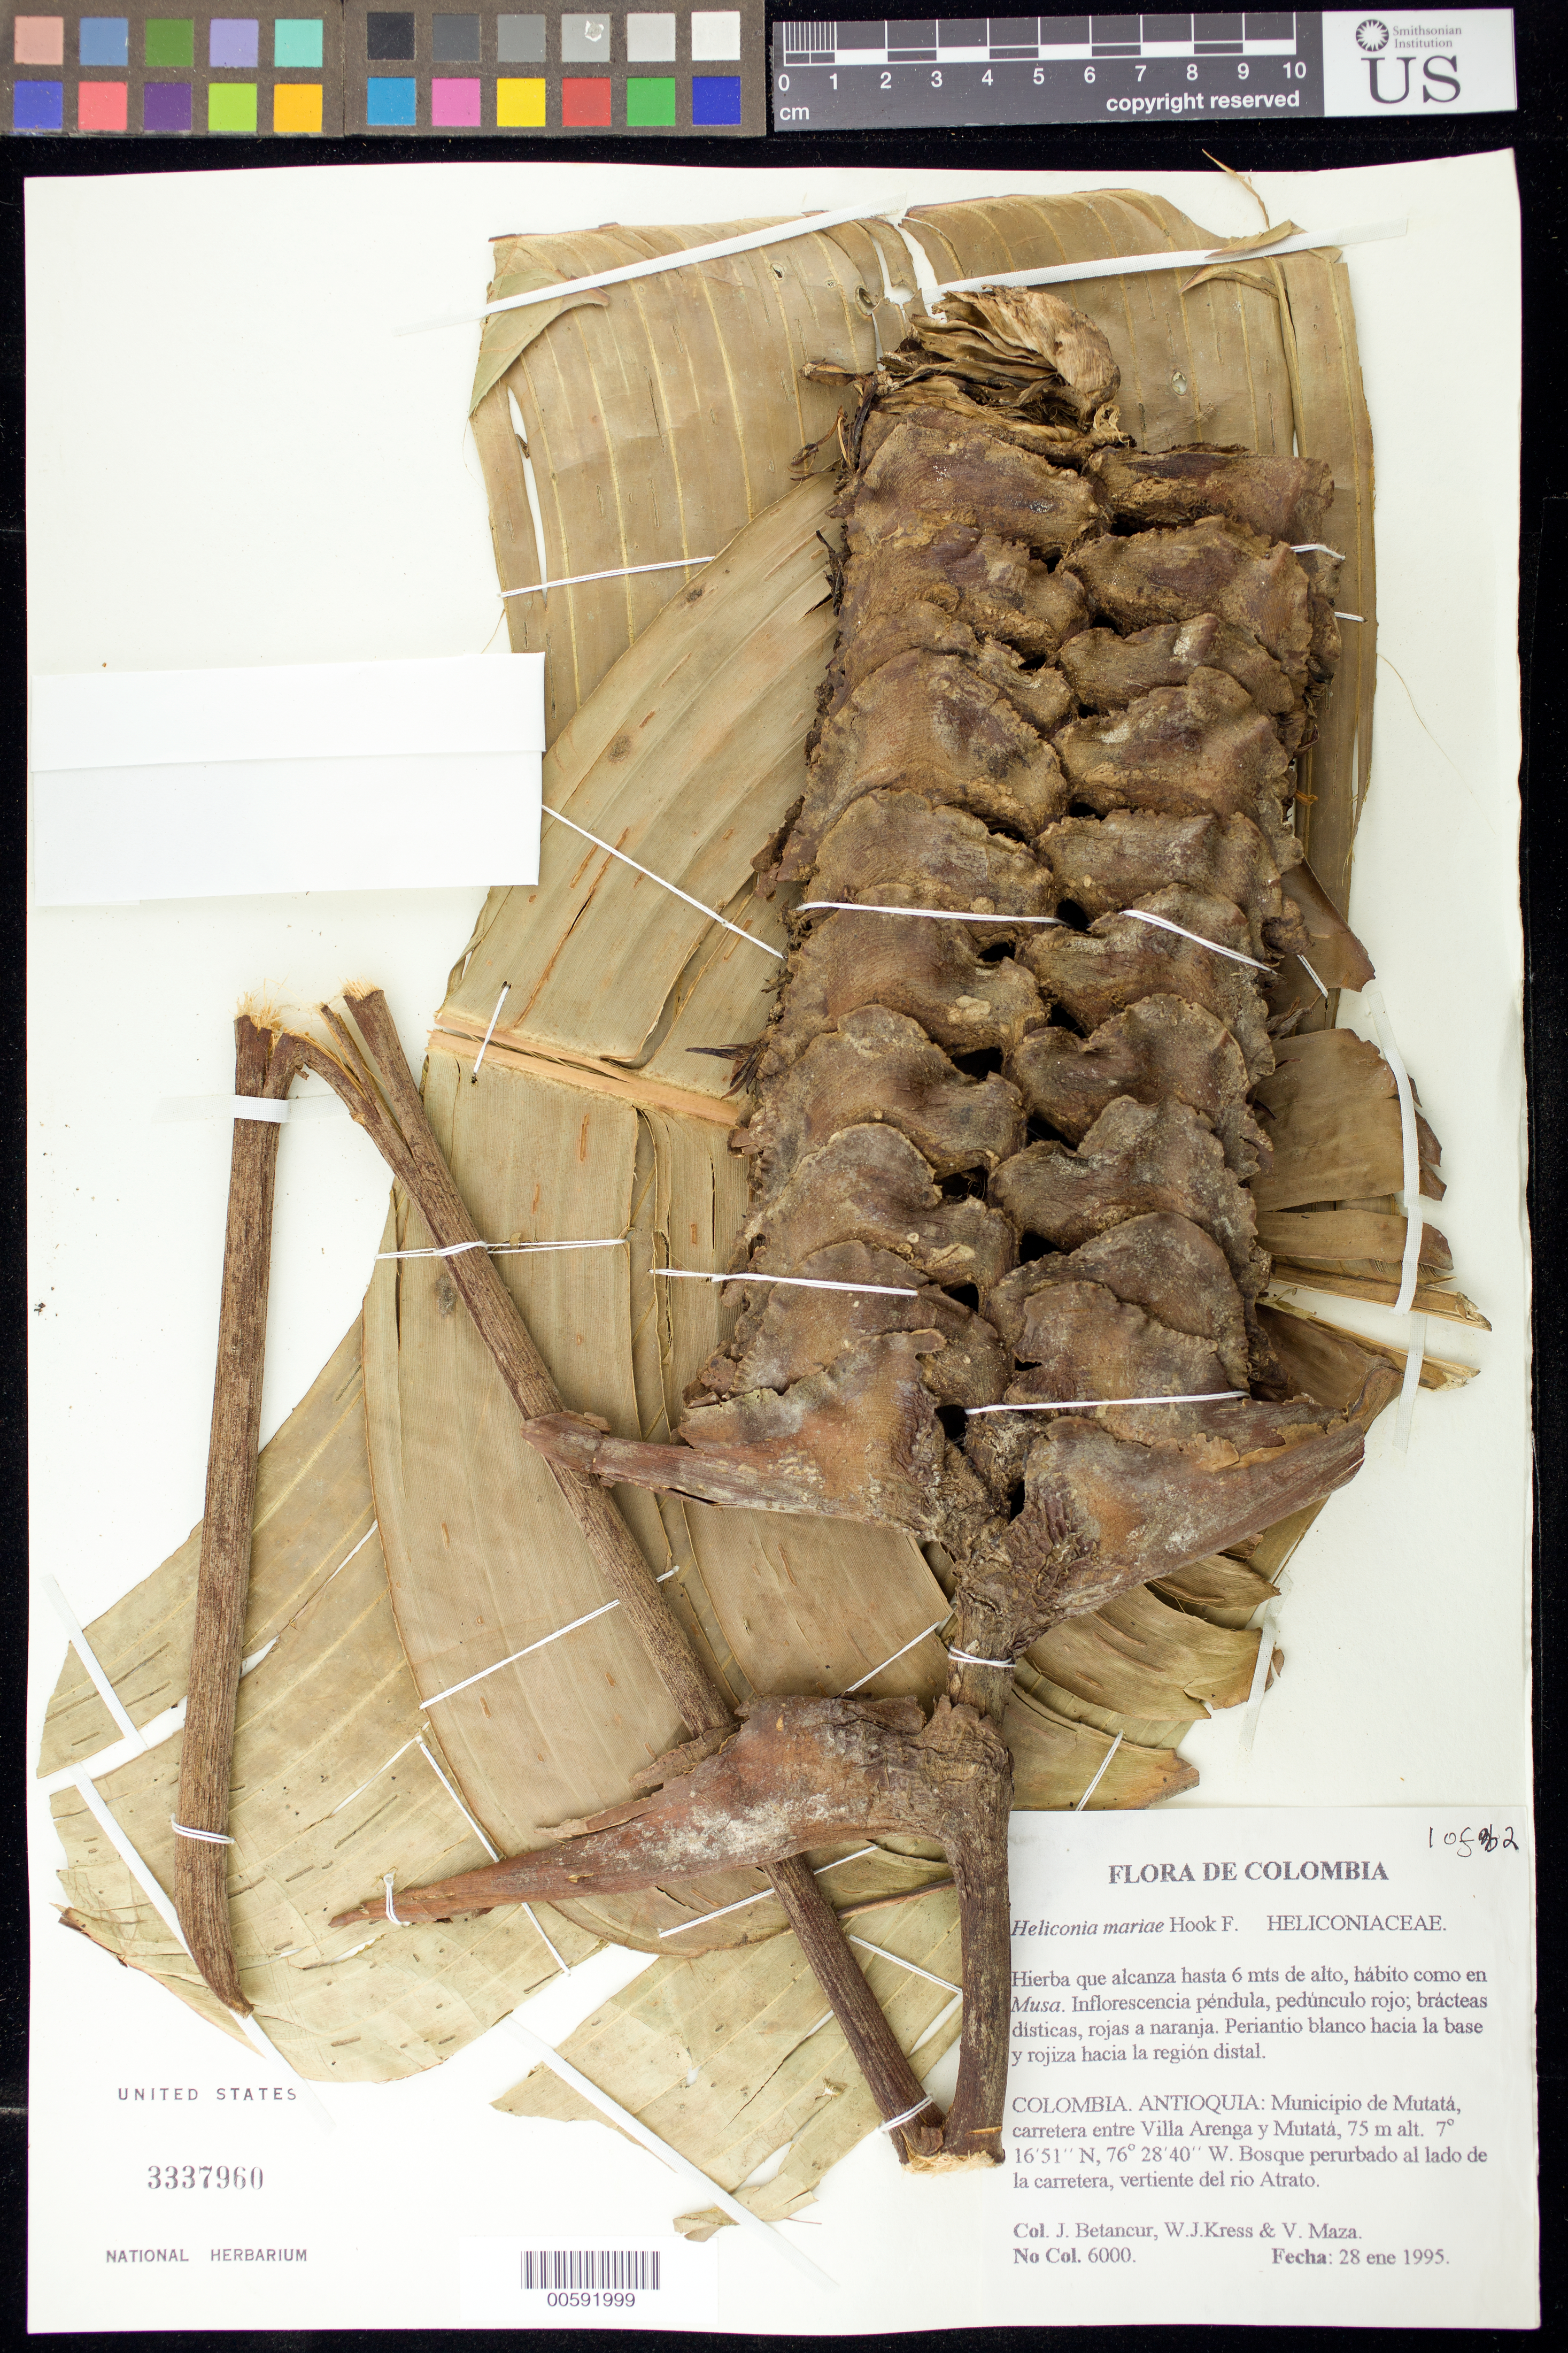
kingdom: Plantae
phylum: Tracheophyta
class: Liliopsida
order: Zingiberales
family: Heliconiaceae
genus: Heliconia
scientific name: Heliconia mariae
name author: Hook. f.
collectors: J. C. Betancur, W. J. Kress & V. Maza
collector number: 6000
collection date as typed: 28 Jan 1995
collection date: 1995-01-28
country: Colombia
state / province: Antioquia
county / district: Mutata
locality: Road between Villa Areaga and Mutata.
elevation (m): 50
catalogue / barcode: US 3337960